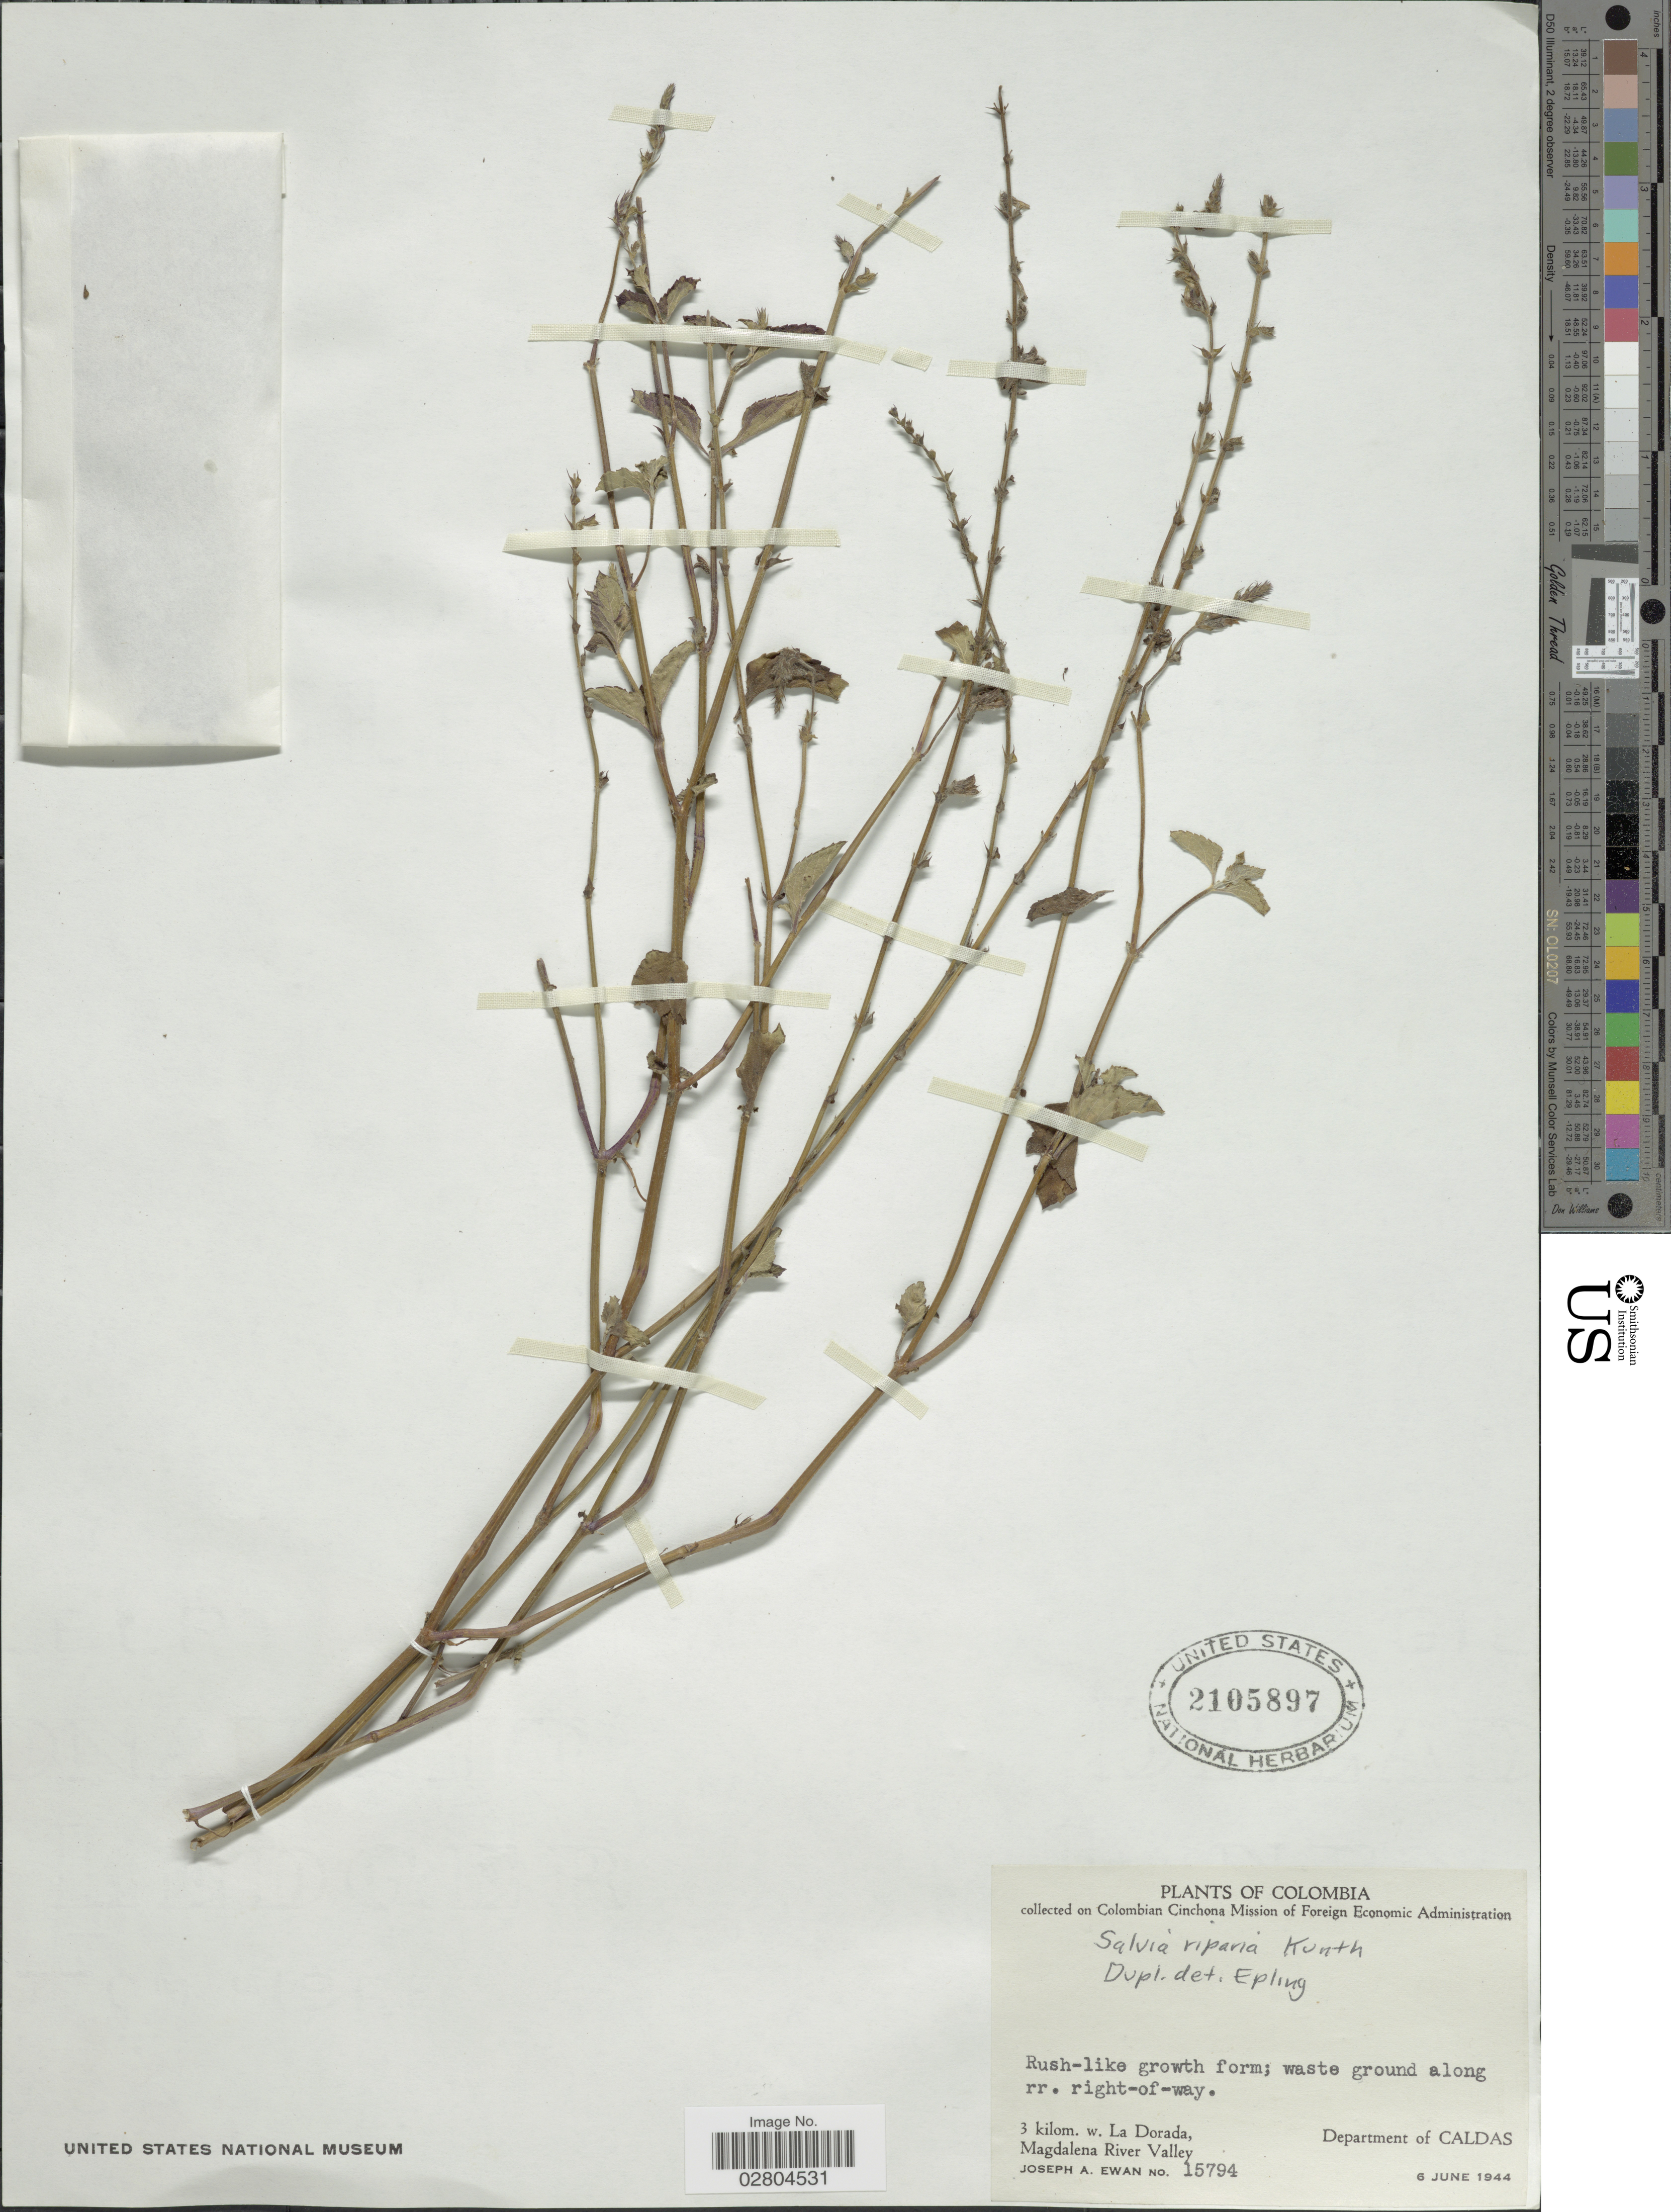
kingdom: Plantae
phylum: Tracheophyta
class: Magnoliopsida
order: Lamiales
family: Lamiaceae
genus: Salvia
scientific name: Salvia misella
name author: Kunth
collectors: J. A. Ewan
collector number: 15794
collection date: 1944-06-06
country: Colombia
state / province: Caldas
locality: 3 kilom. w. La Dorada, Magdalena River Valley. Department of Caldas.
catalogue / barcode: US 2105897